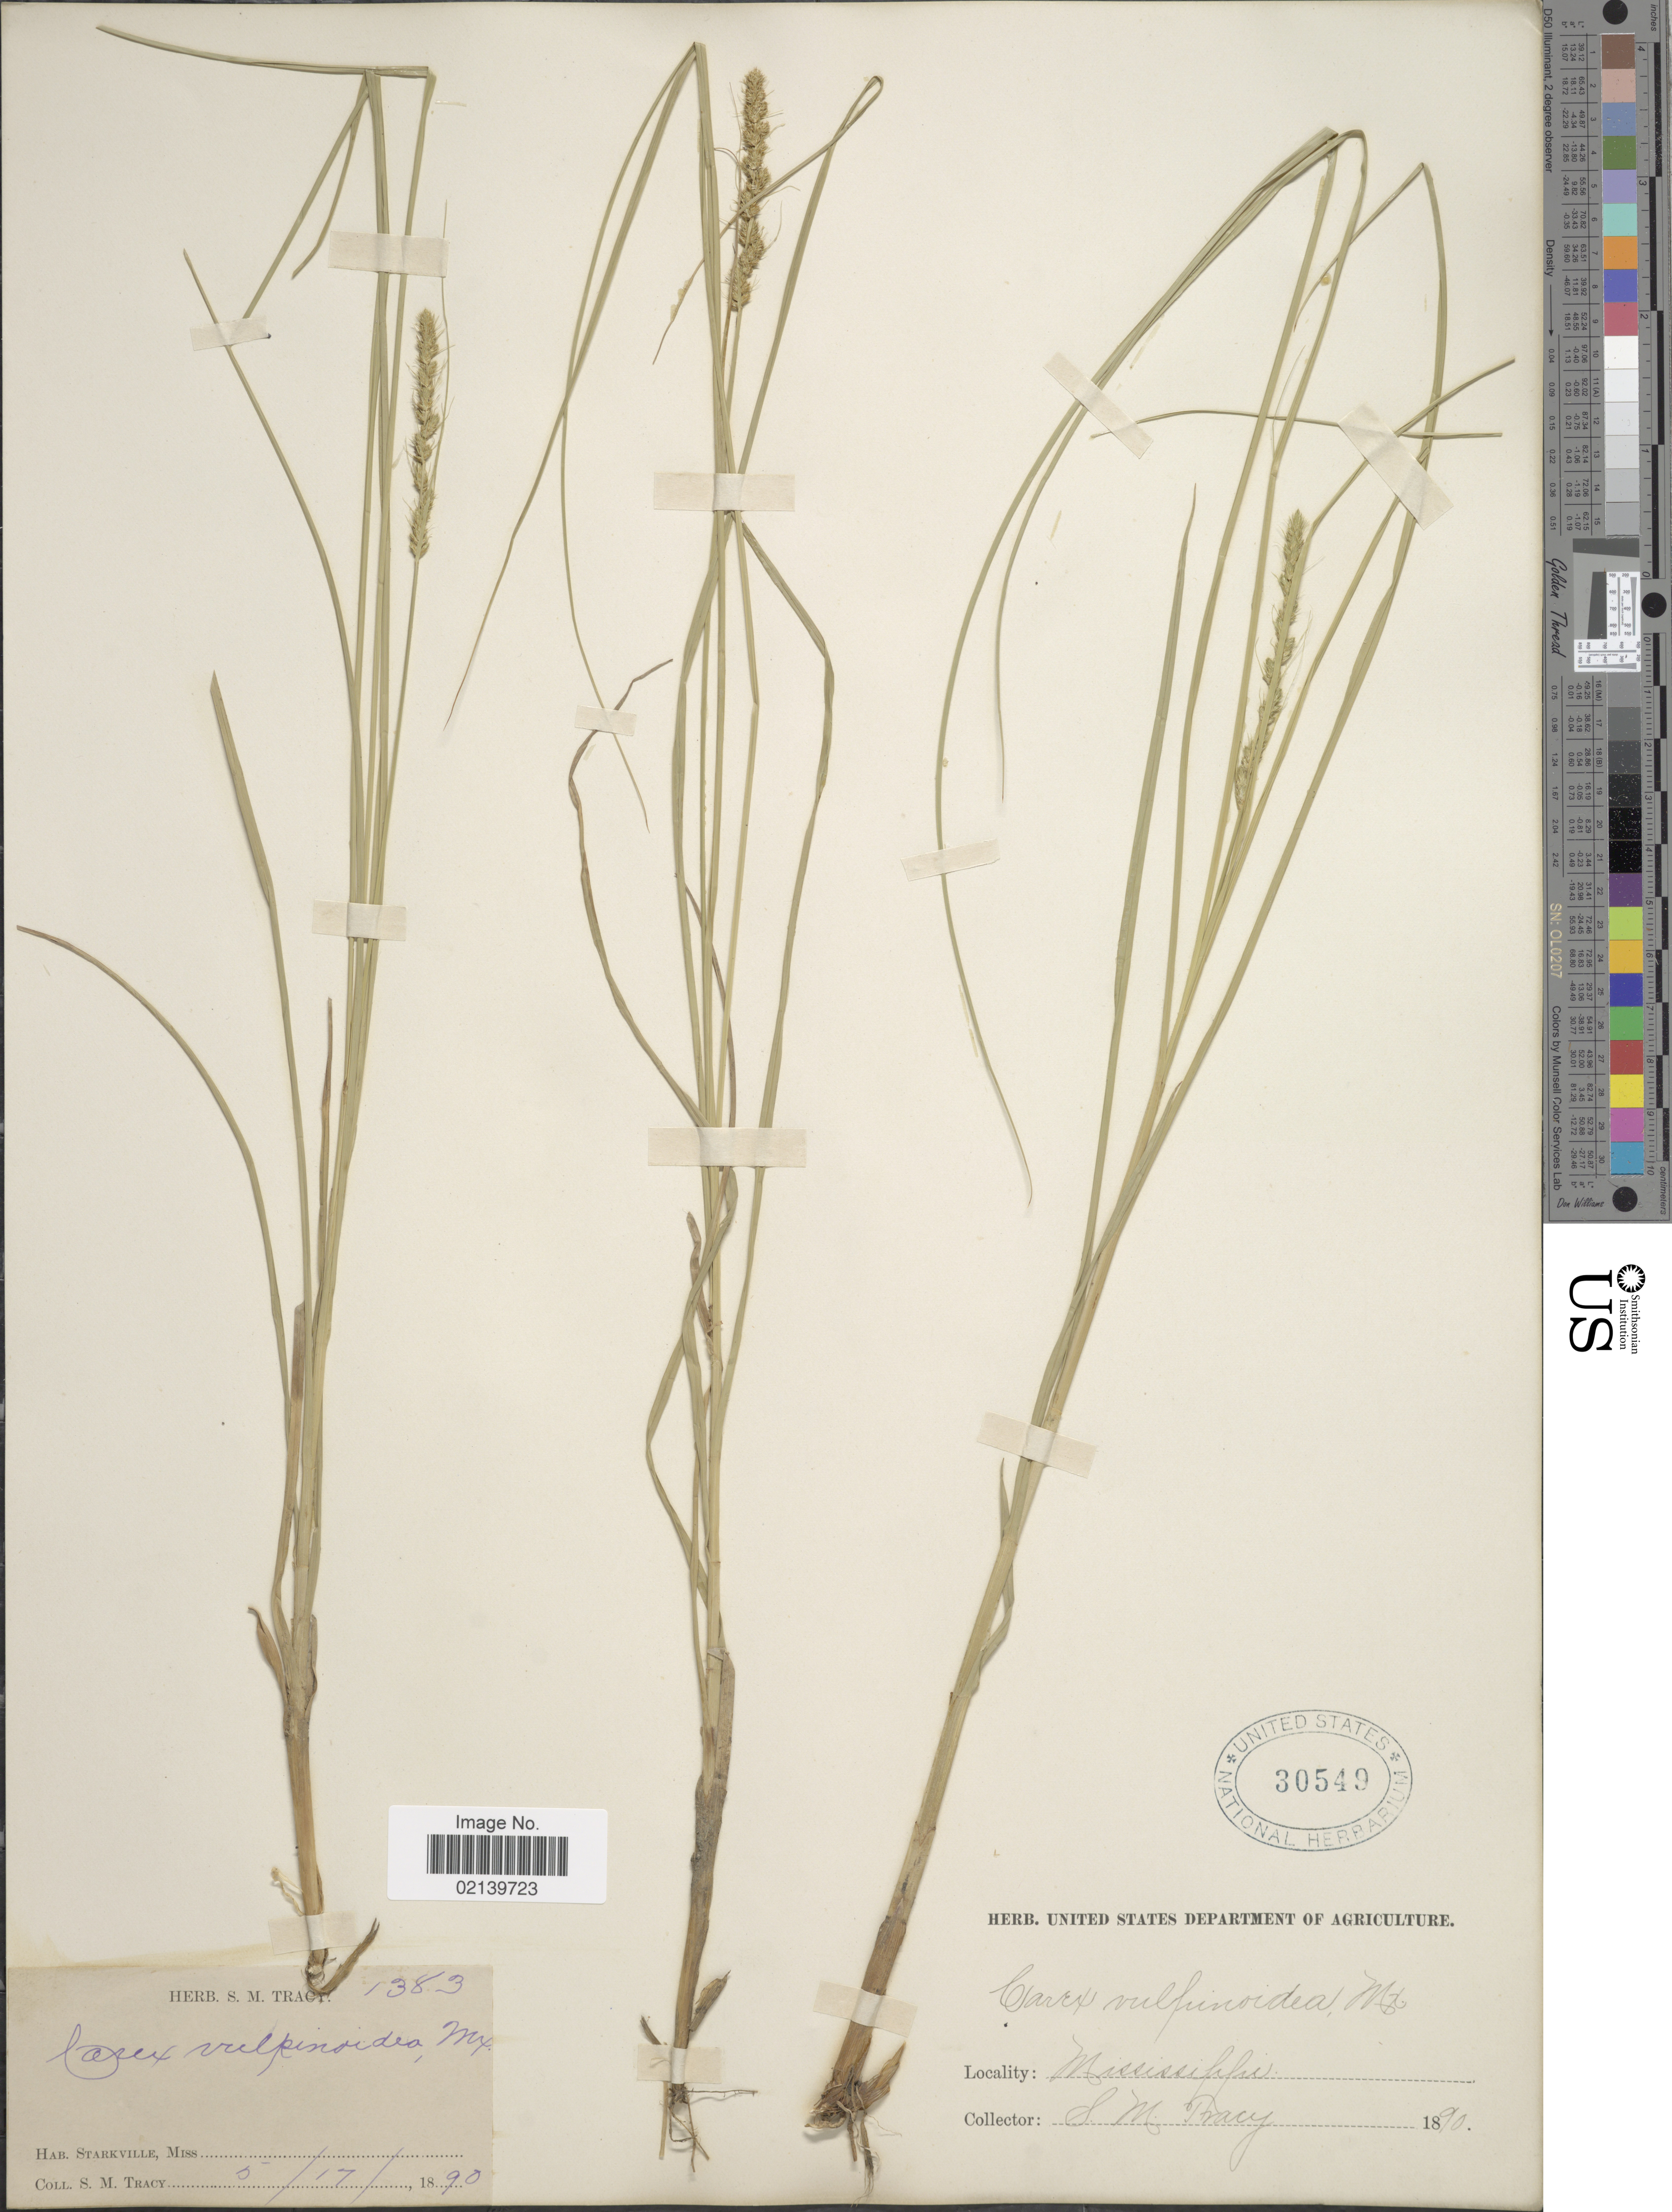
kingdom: Plantae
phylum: Tracheophyta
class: Liliopsida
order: Poales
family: Cyperaceae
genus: Carex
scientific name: Carex vulpinoidea Michx.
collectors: S. M. Tracy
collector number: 1383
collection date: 1890-05-17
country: United States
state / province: Mississippi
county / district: Oktibbeha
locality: Starkville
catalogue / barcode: US 30549